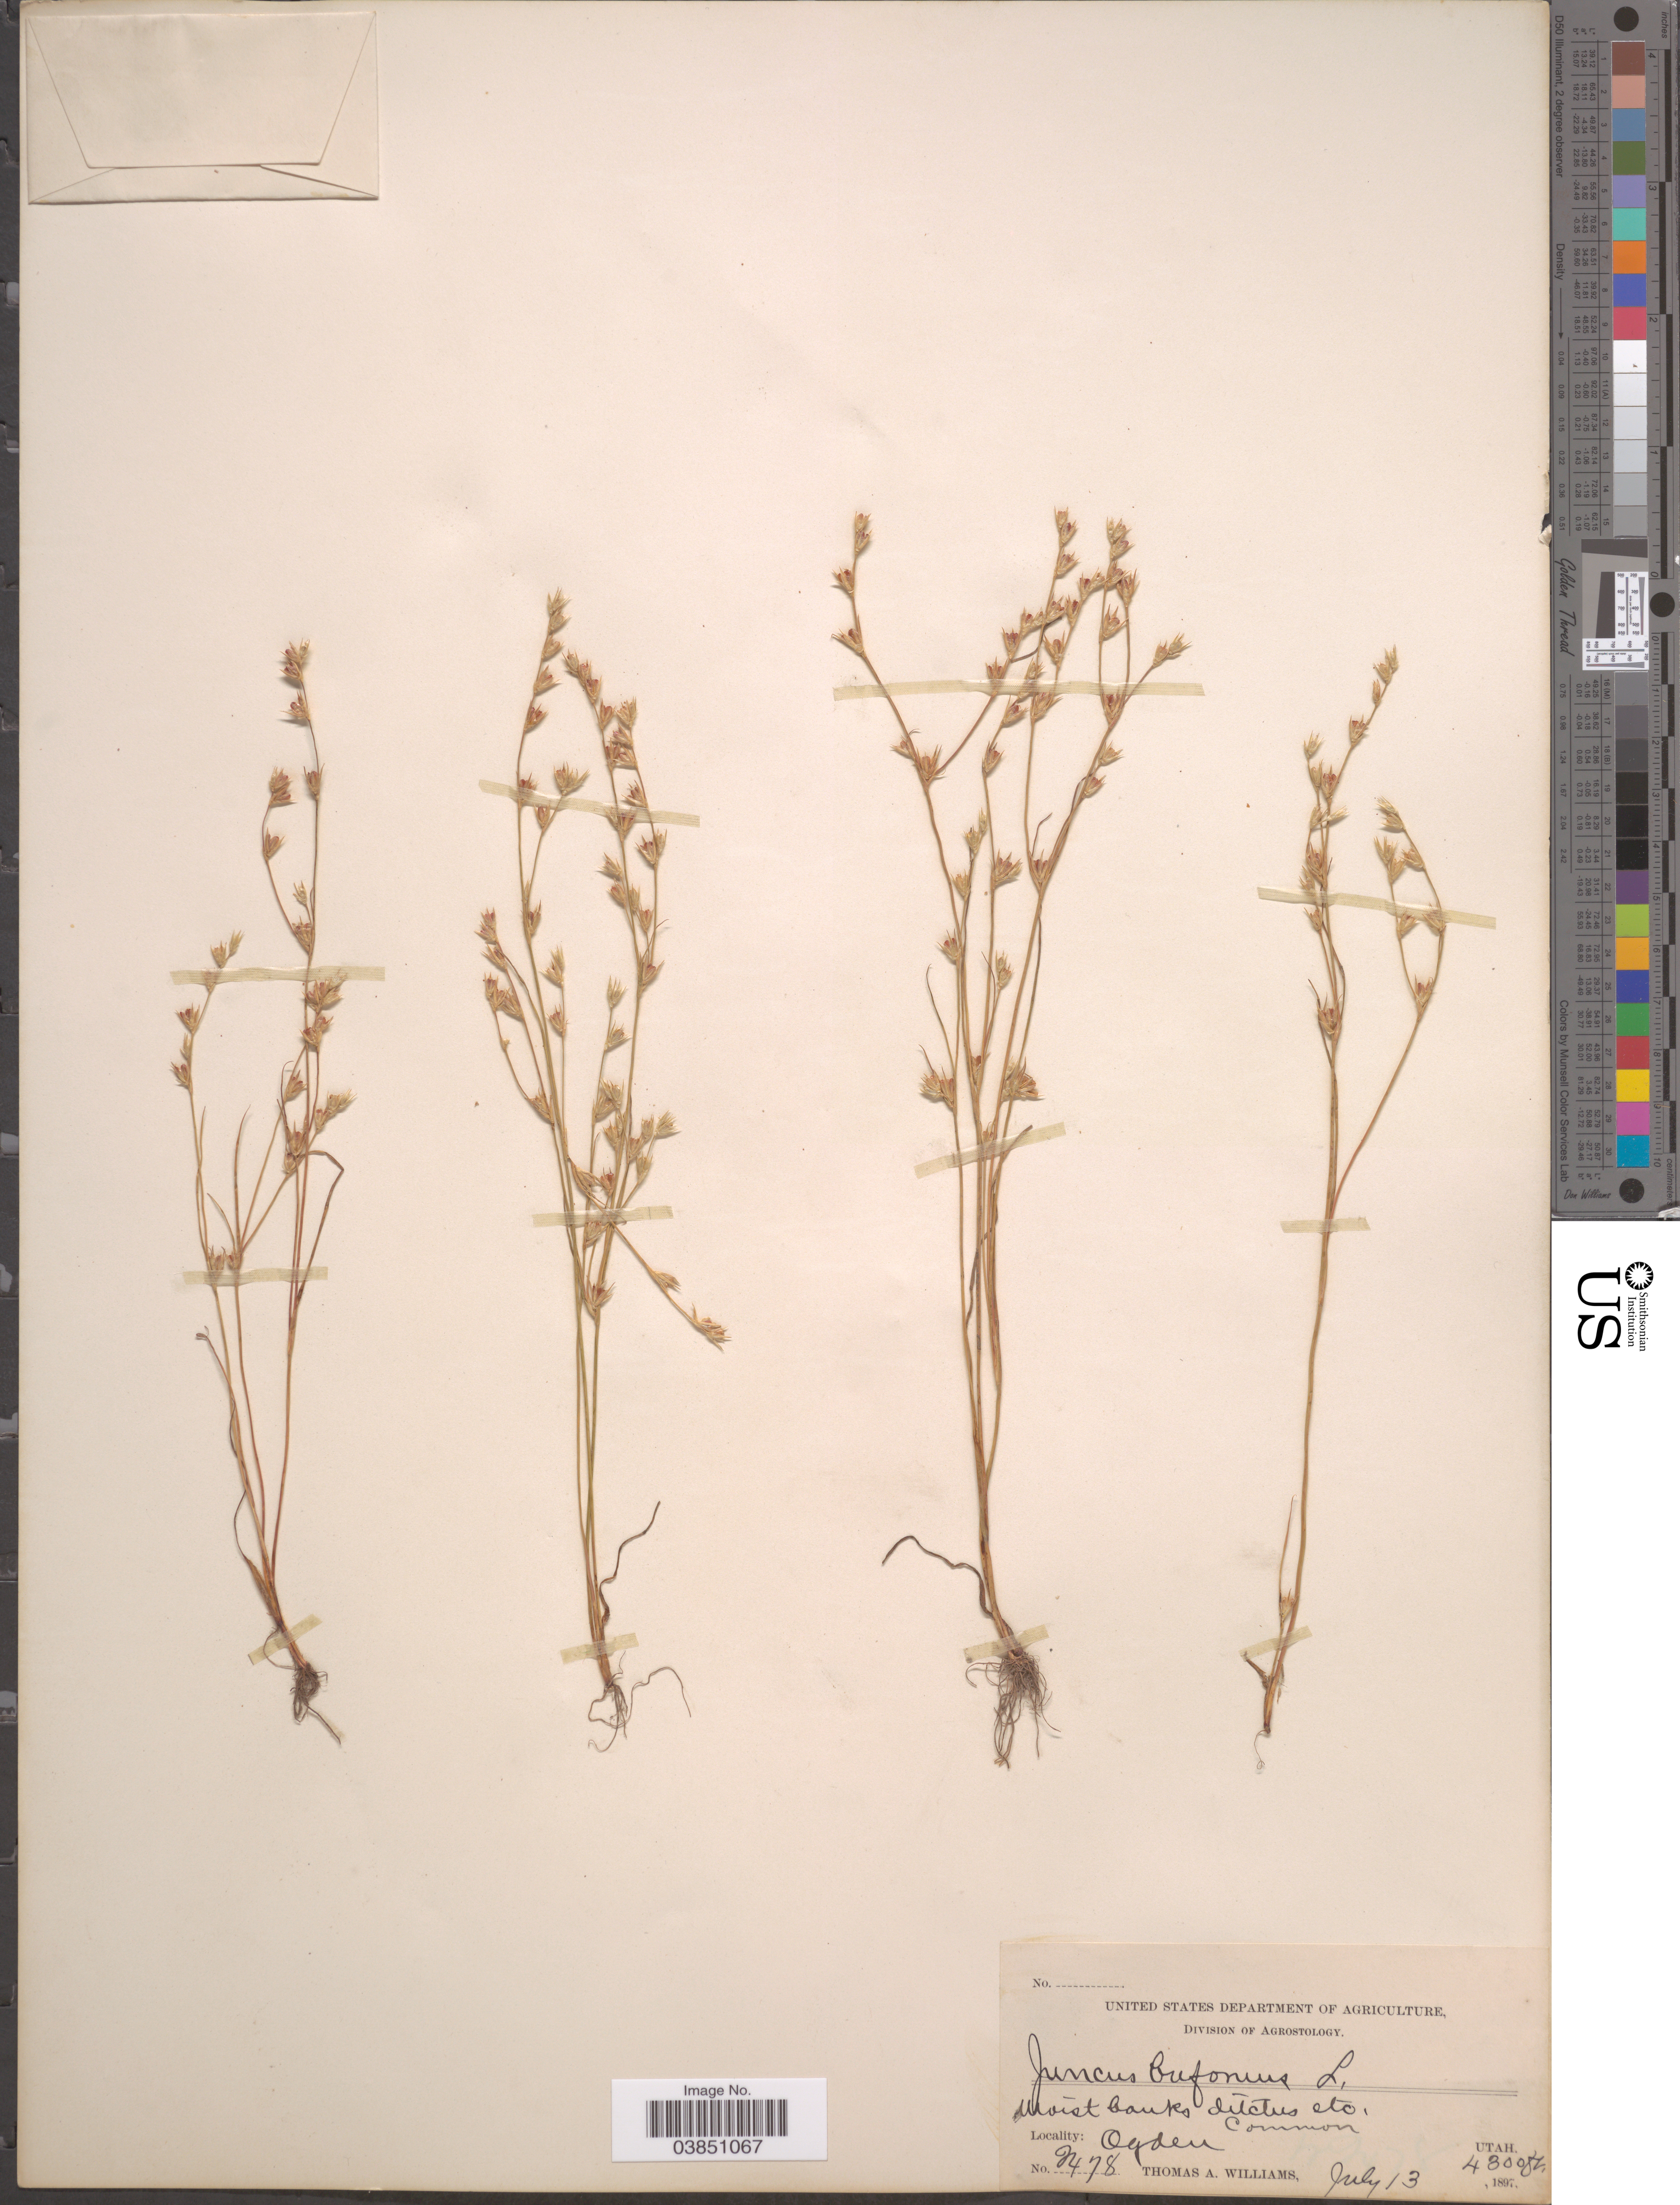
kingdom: Plantae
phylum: Tracheophyta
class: Liliopsida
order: Poales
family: Juncaceae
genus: Juncus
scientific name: Juncus bufonius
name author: L.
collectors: T. A. Williams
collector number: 2478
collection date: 1897-07-13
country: United States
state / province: Utah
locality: Ogden.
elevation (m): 1311